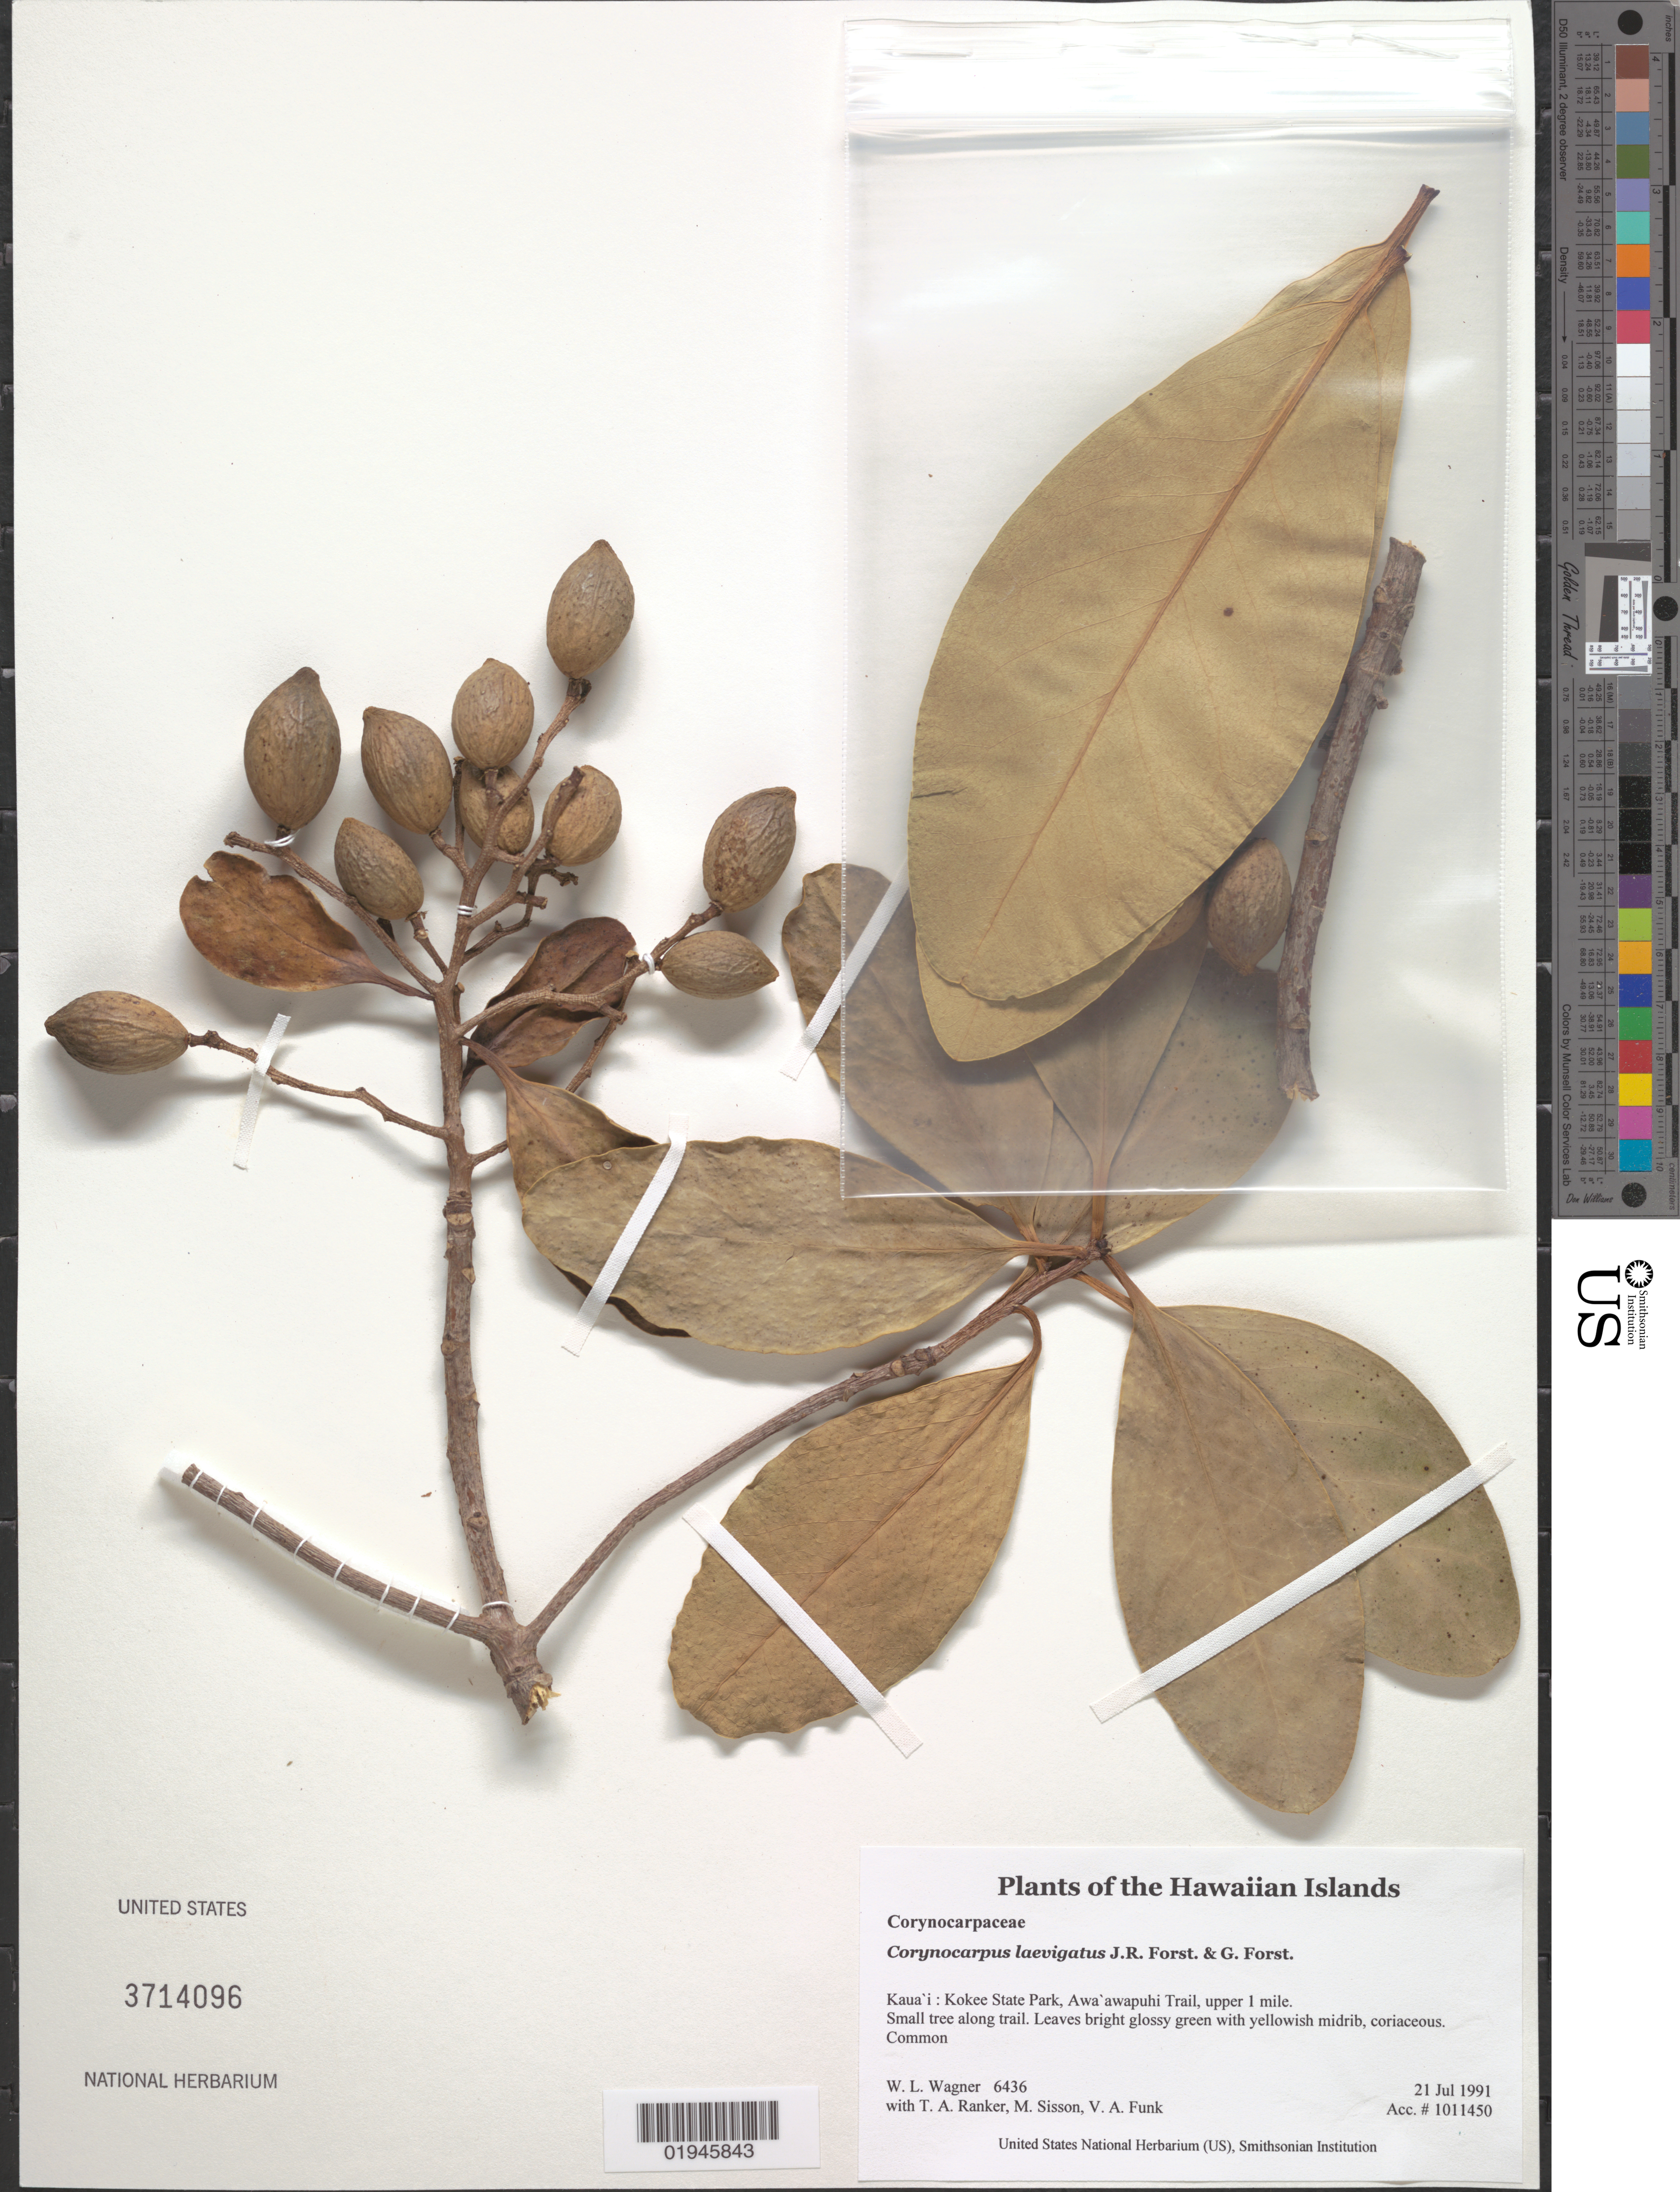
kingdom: Plantae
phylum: Tracheophyta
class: Magnoliopsida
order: Cucurbitales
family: Corynocarpaceae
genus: Corynocarpus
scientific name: Corynocarpus laevigatus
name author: J.R. Forst. & G. Forst.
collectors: W. L. Wagner, T. A. Ranker, M. Sisson & V. Funk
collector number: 6436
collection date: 1991-07-21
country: United States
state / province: Hawaii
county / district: Kauai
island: Kaua'i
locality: Kokee State Park, Awa'awapuhi Trail, upper 1 mile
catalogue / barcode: US 3714096